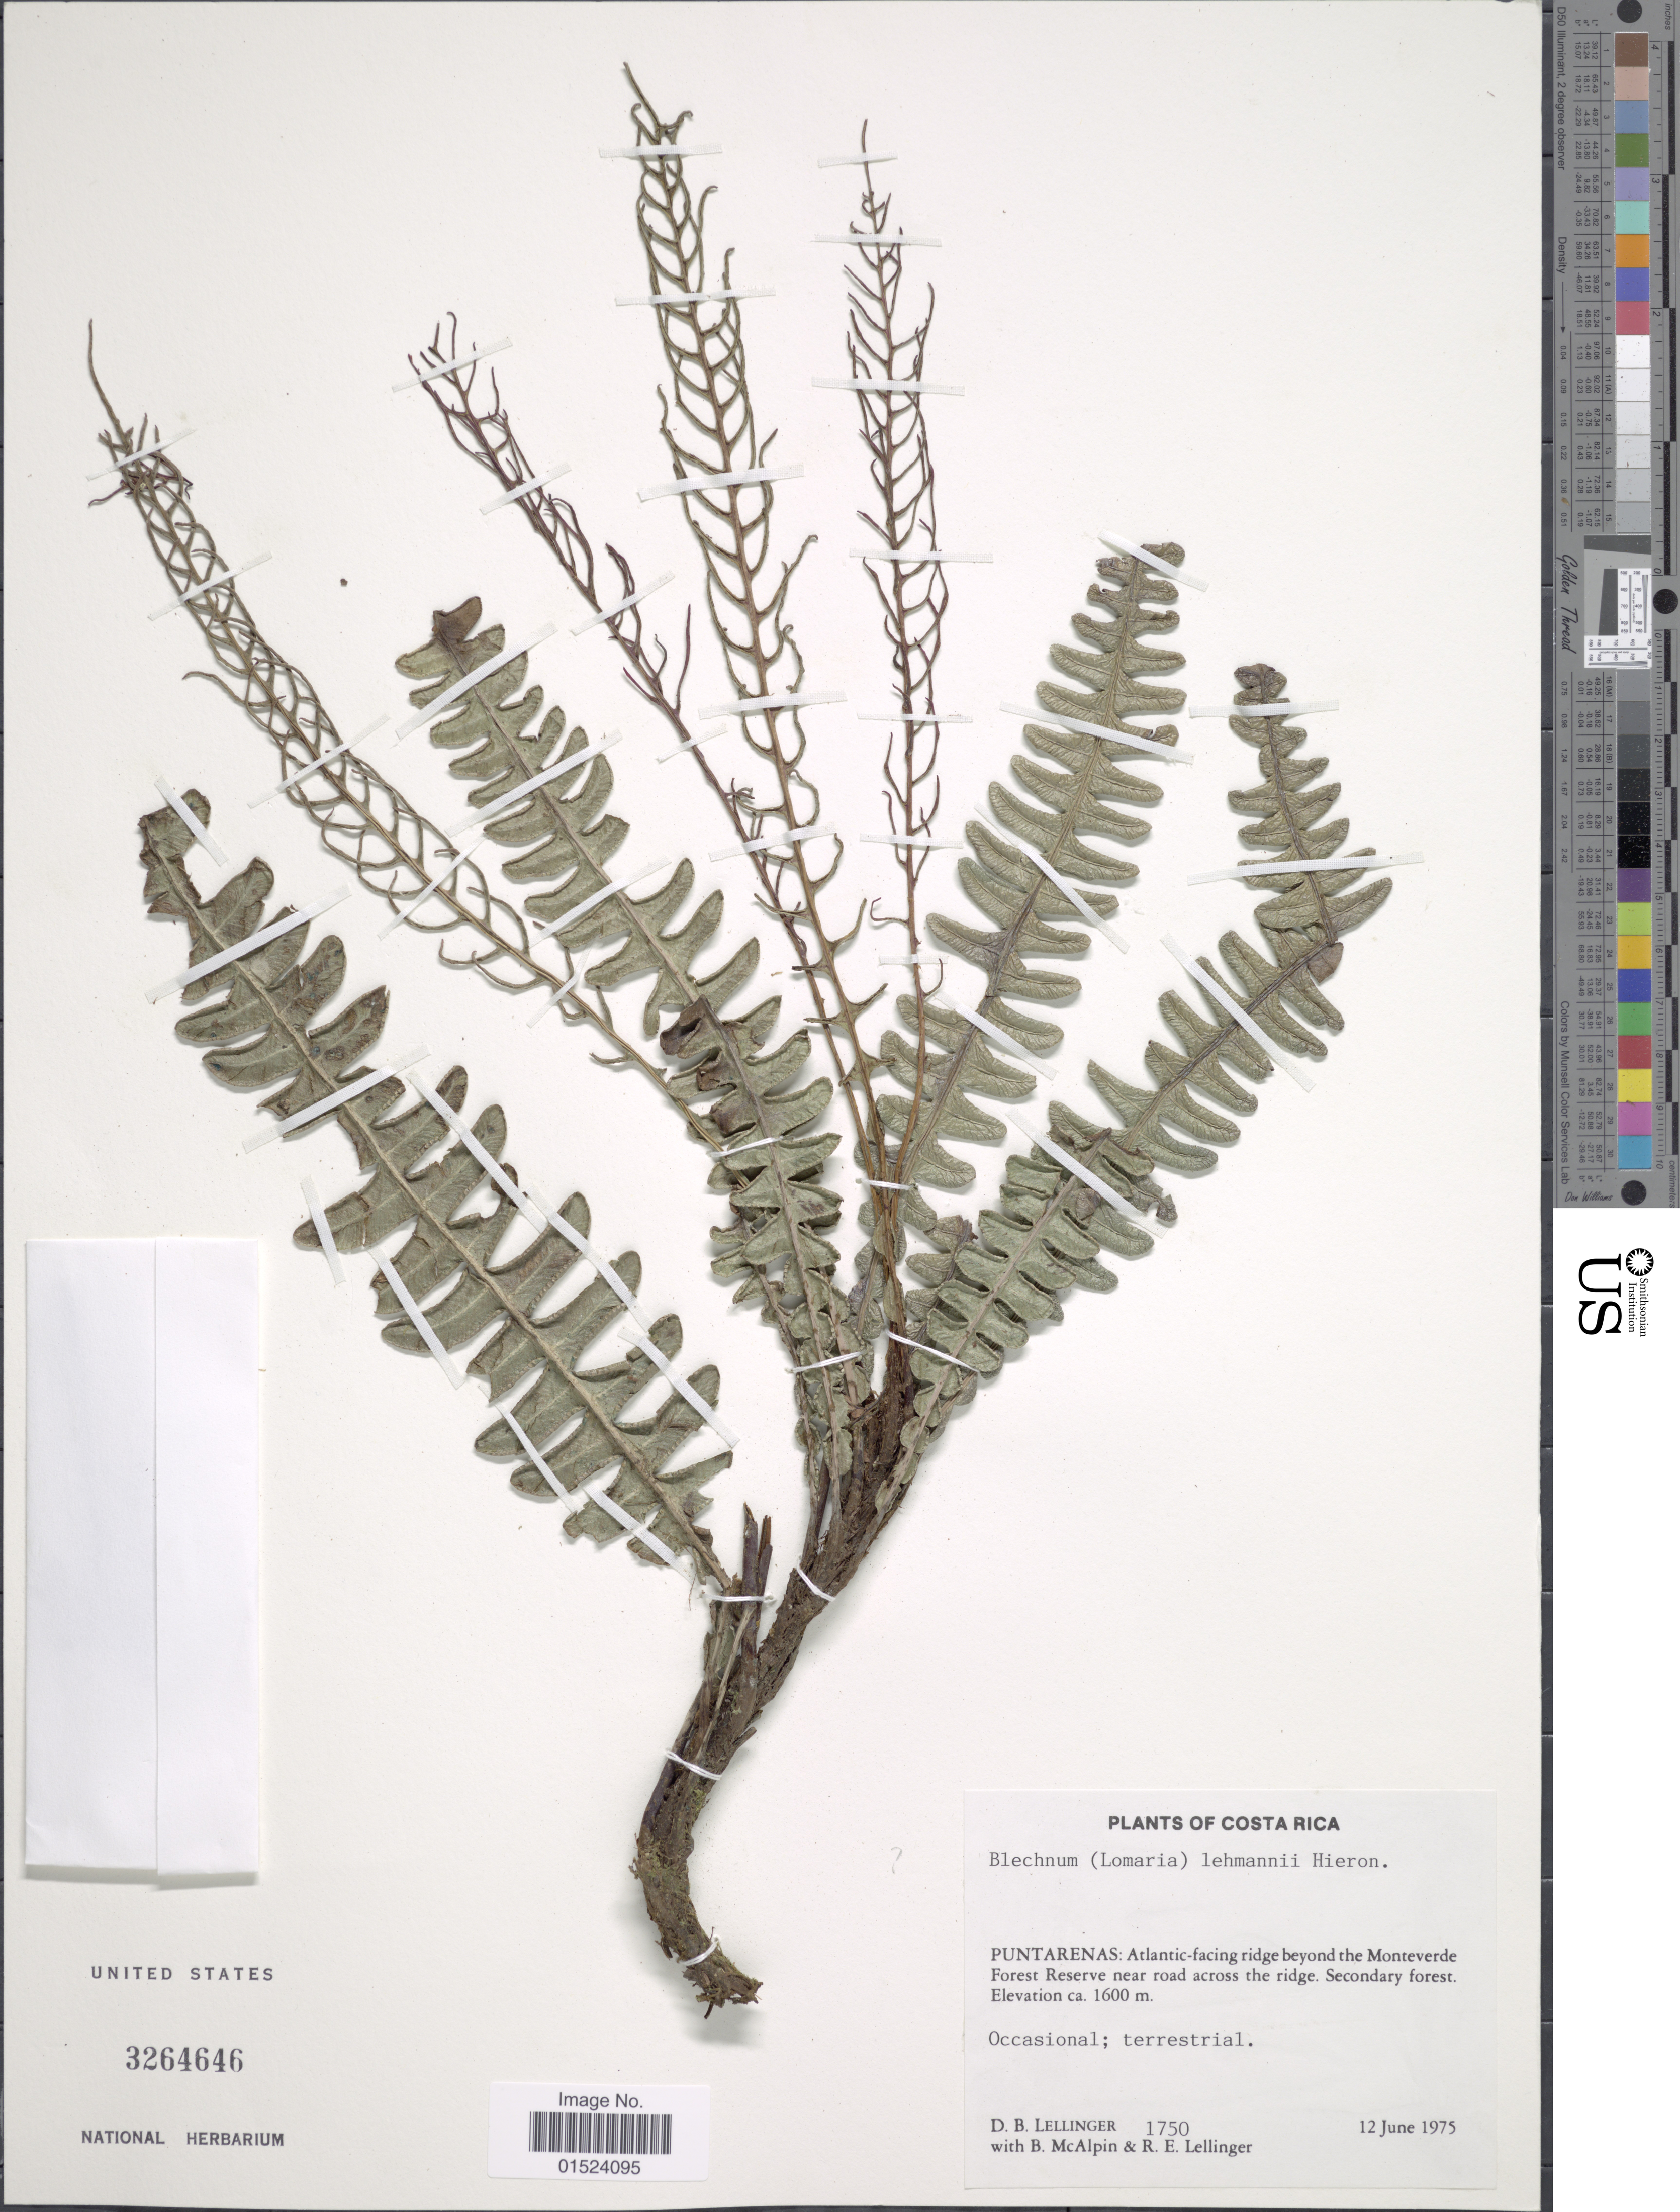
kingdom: Plantae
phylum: Tracheophyta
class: Polypodiopsida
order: Polypodiales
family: Blechnaceae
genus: Blechnum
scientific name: Blechnum l'herminieri subsp. lehmannii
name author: (Hieron.) Lellinger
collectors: D. B. Lellinger, B. McAlpin & R. E. Lellinger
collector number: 1750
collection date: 1975-06-12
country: Costa Rica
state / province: Puntarenas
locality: Atlantic-facing ridge beyond the Monteverde Forest Reserve near road across the ridge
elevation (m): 1600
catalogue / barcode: US 3264646